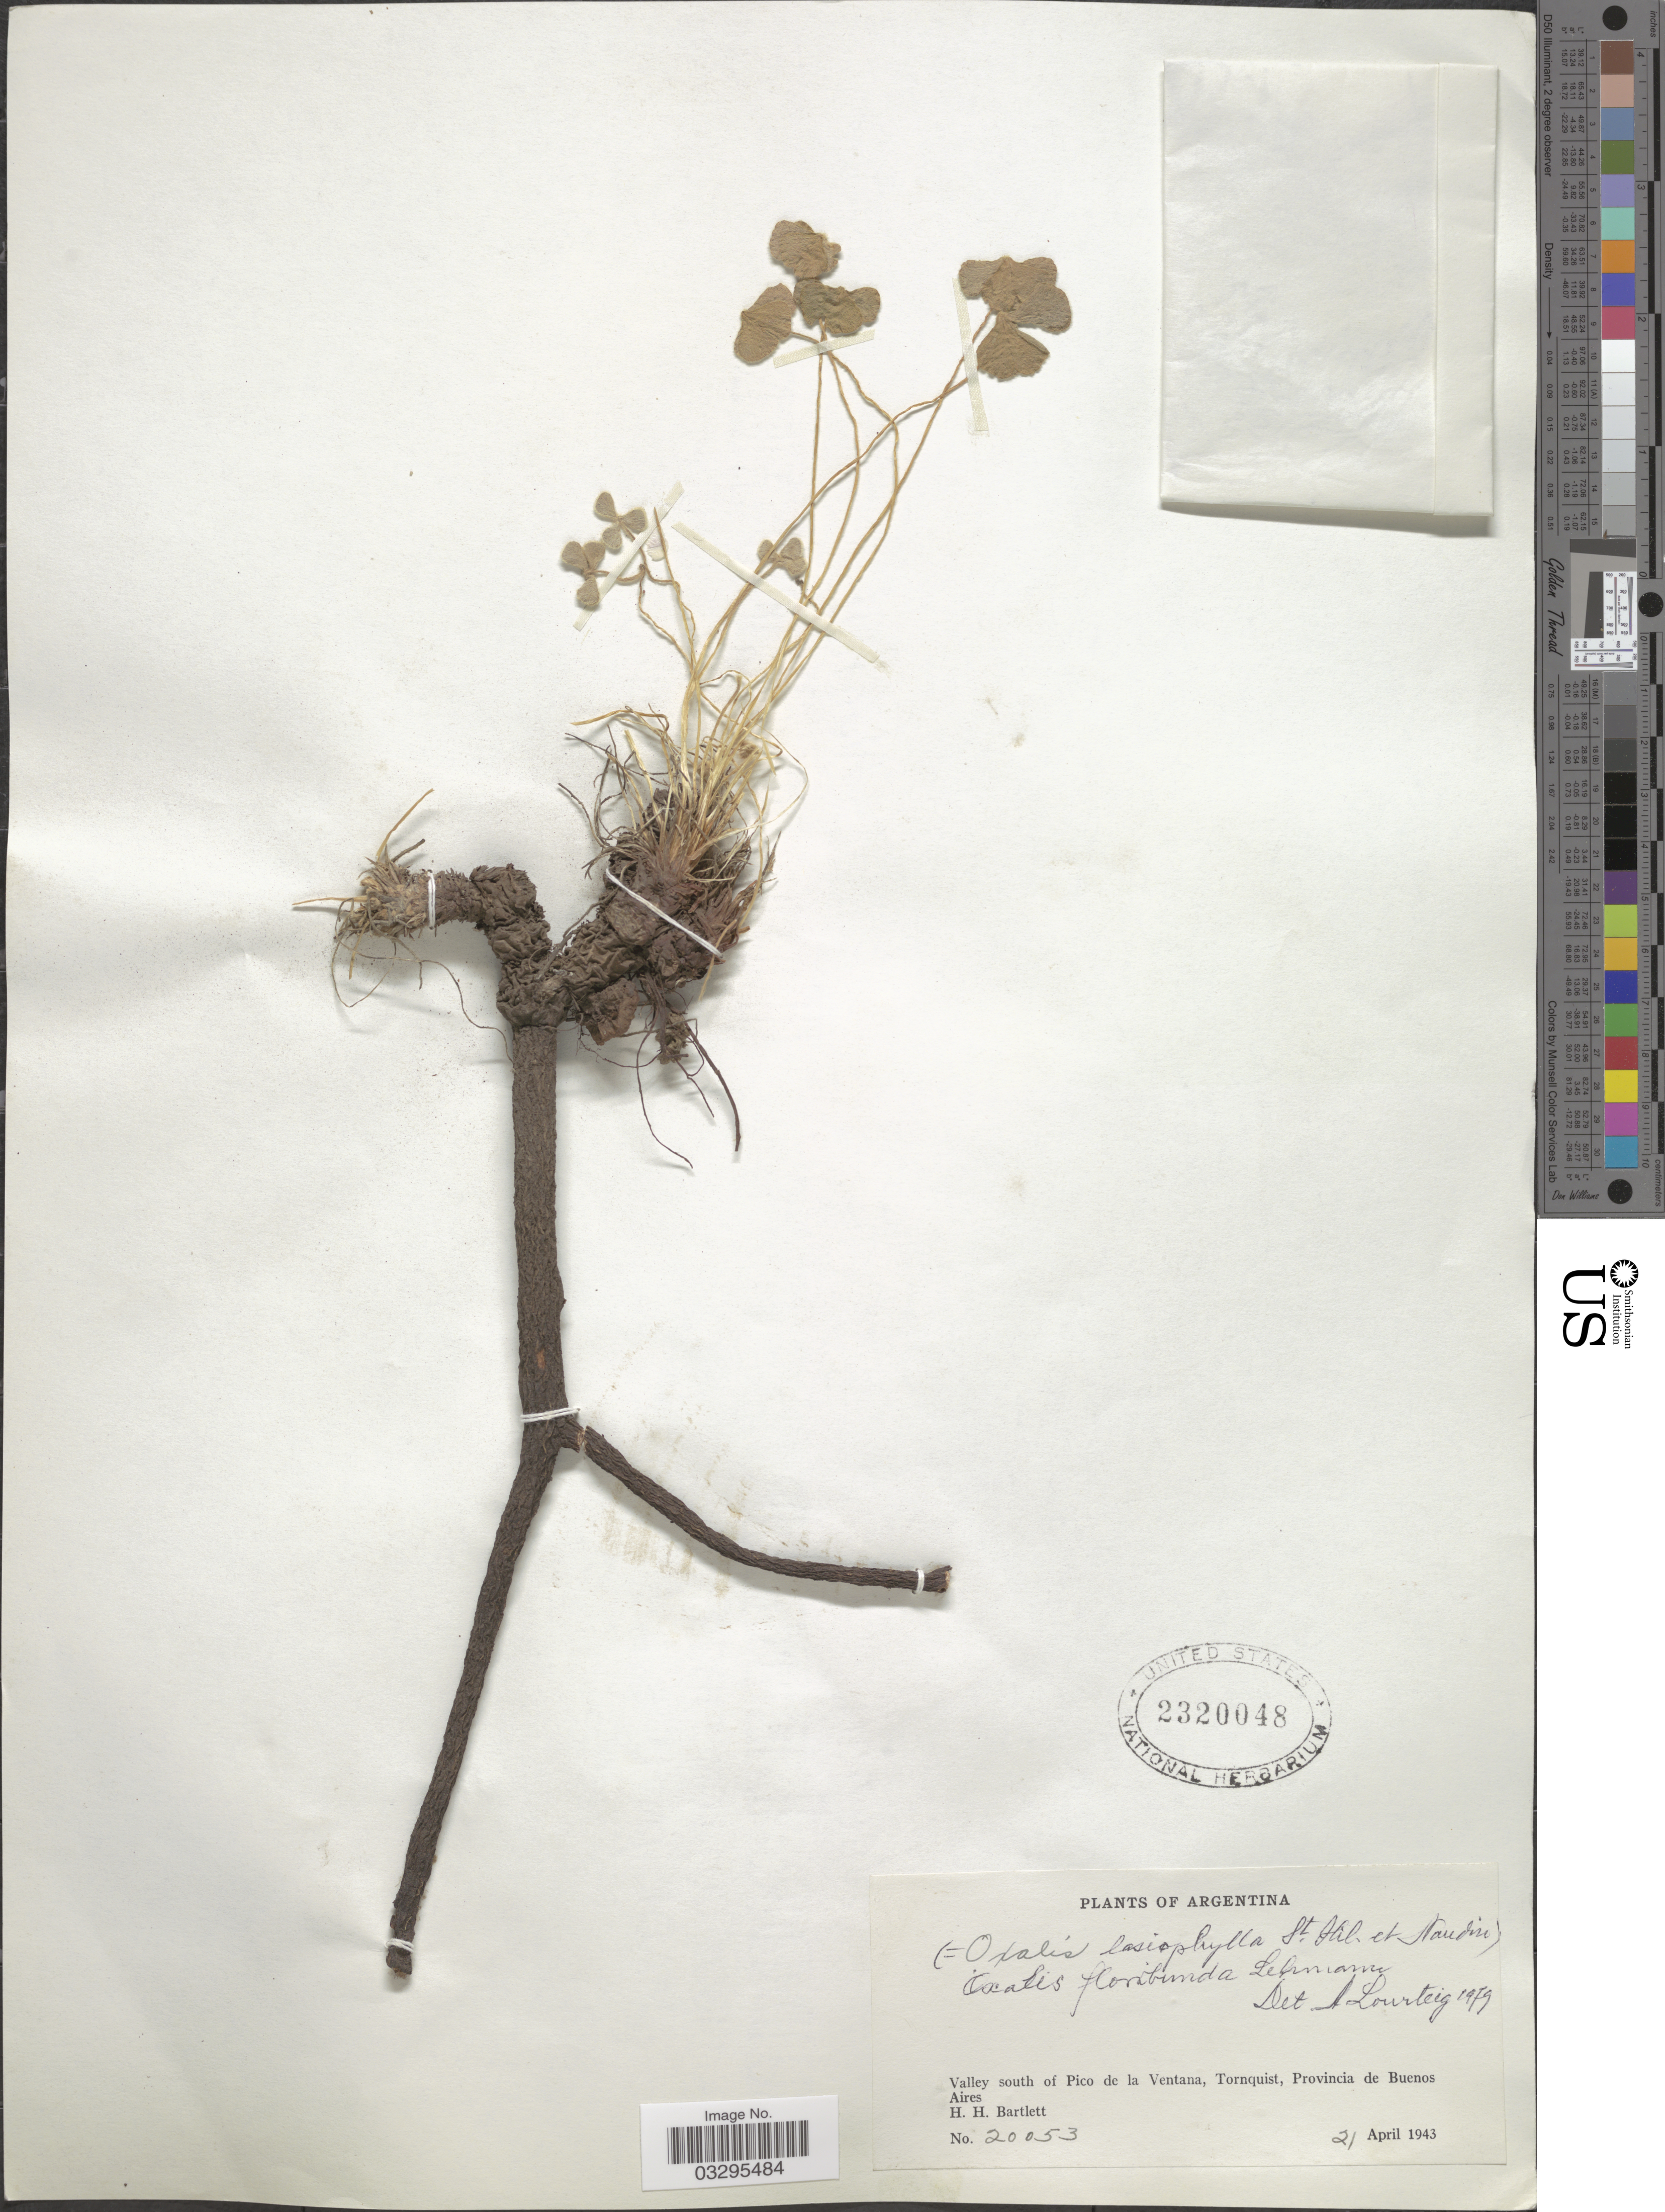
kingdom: Plantae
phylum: Tracheophyta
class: Magnoliopsida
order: Oxalidales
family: Oxalidaceae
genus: Oxalis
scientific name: Oxalis floribunda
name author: Lehm.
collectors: H. H. Bartlett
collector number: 20053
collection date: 1943-04-21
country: Argentina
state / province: Buenos Aires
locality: Valley south of Pico de la Ventana, Tornquist.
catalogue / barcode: US 2320048